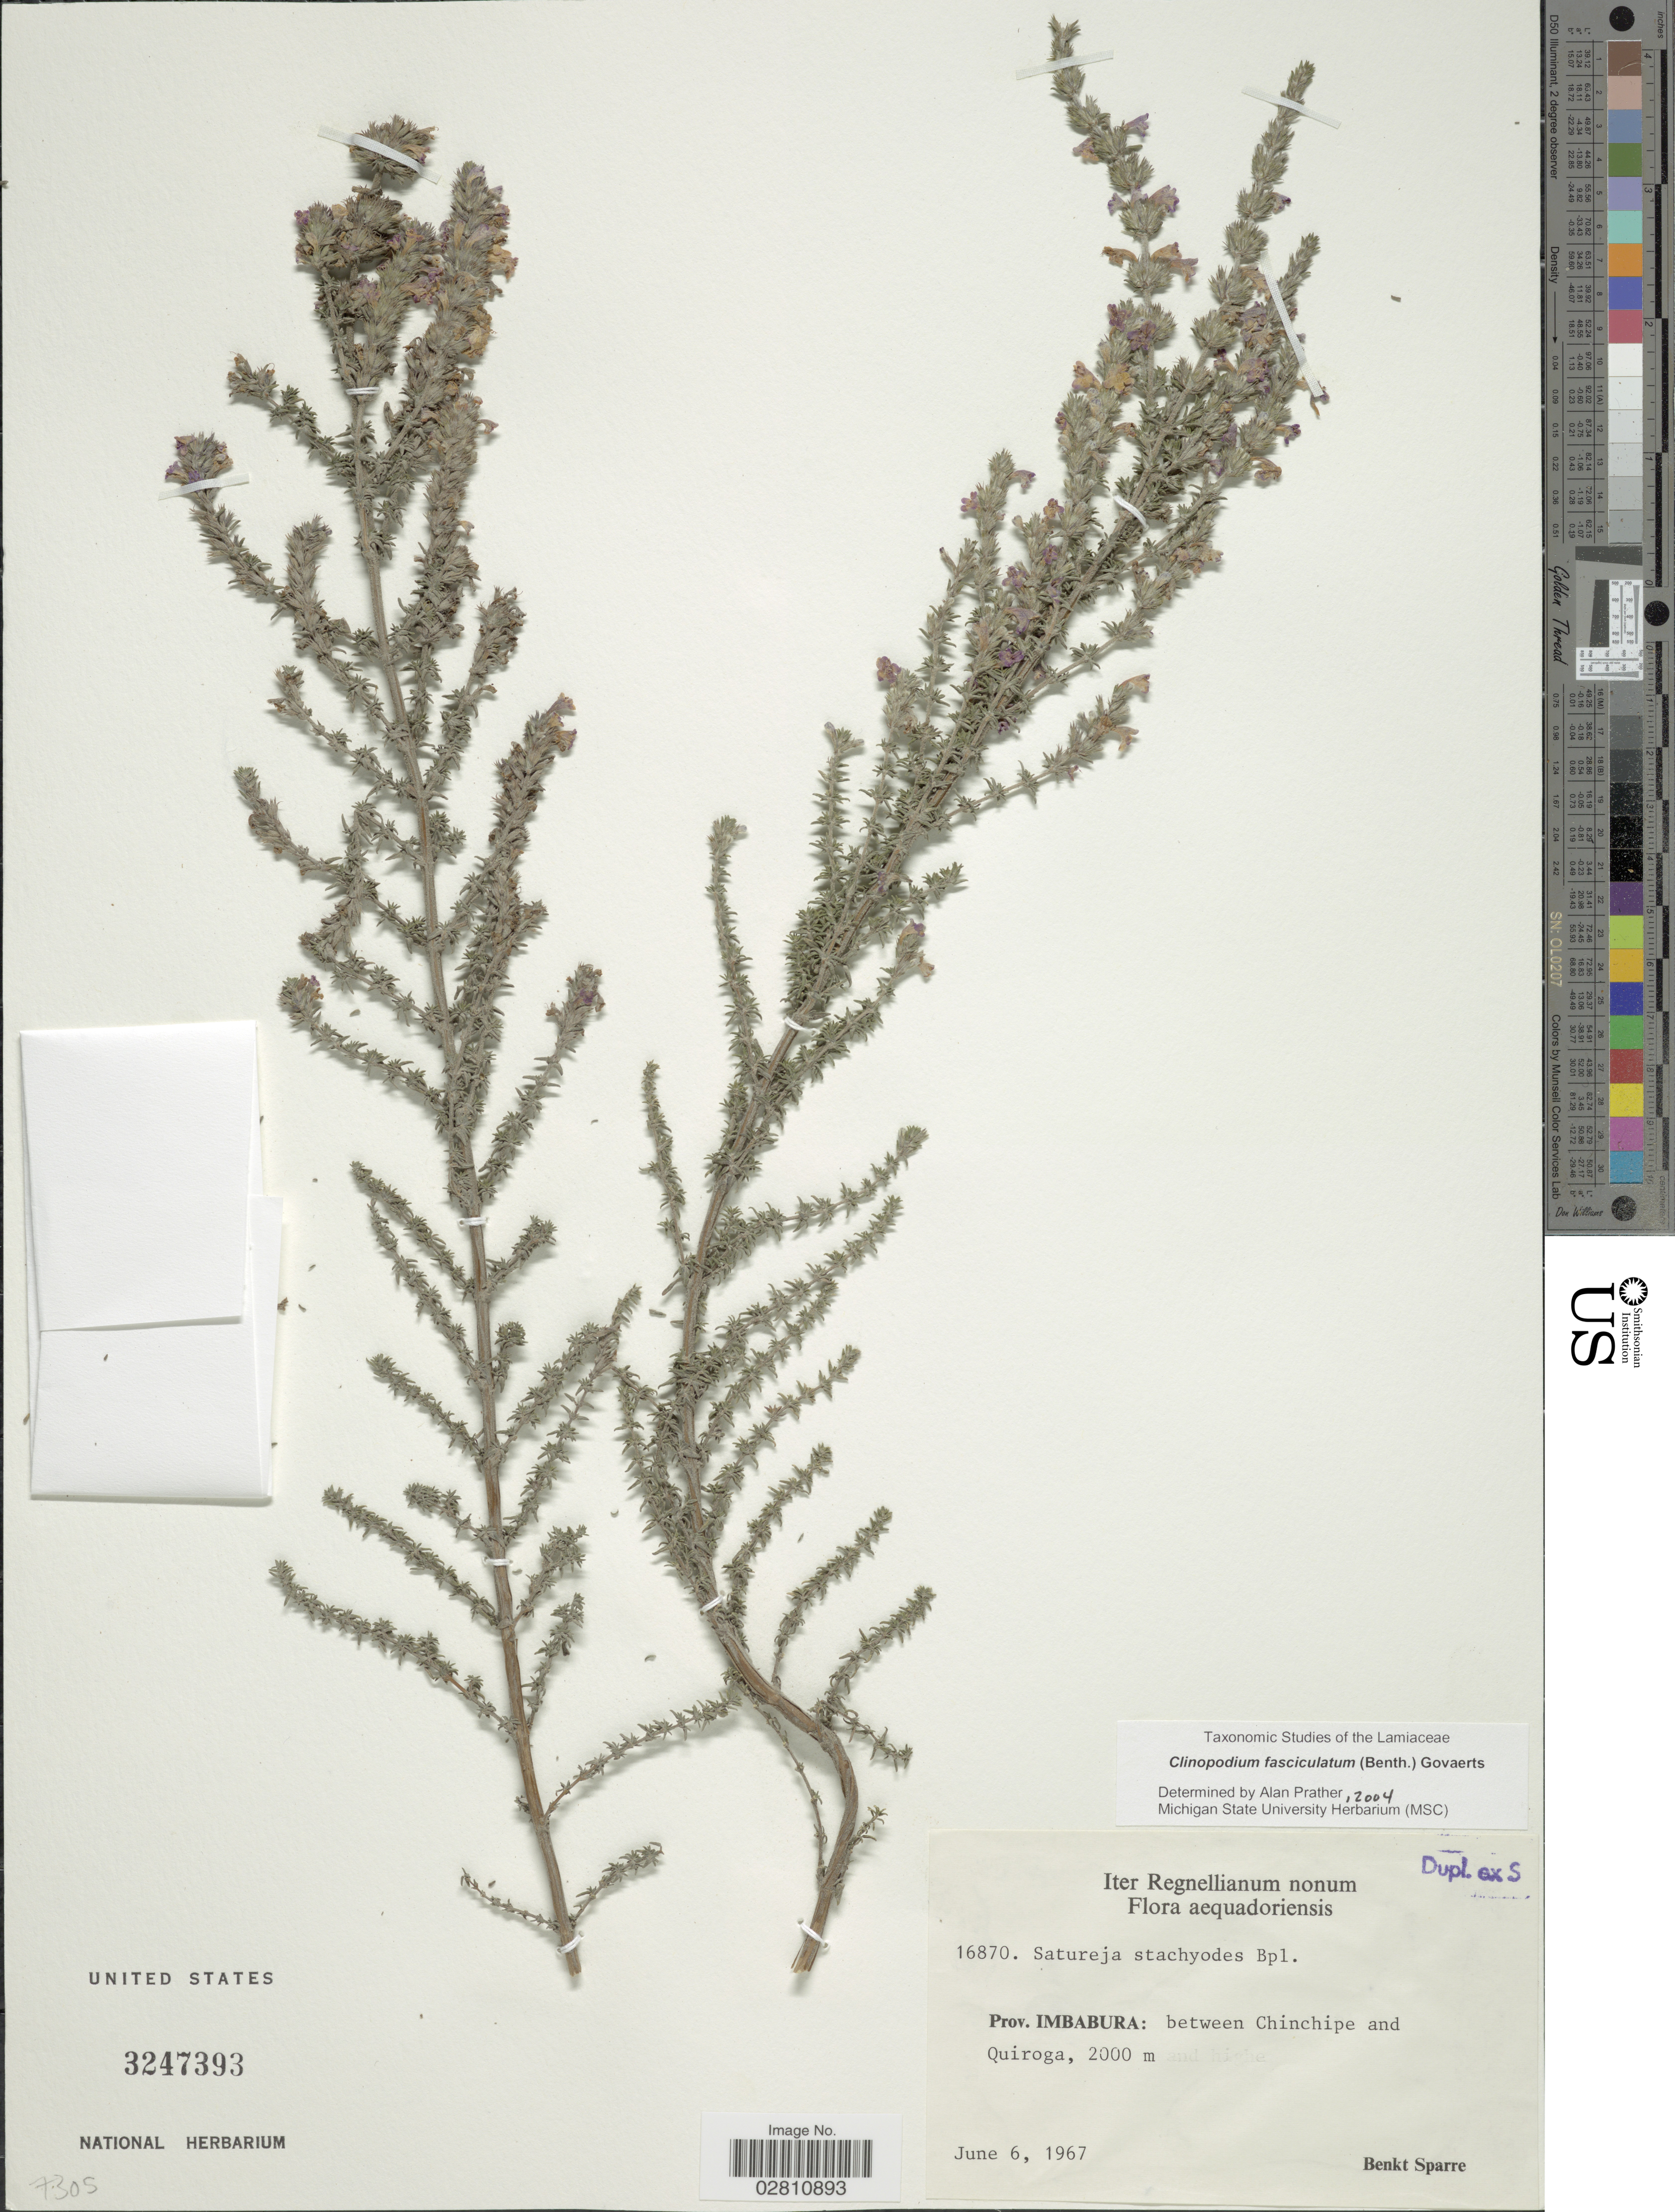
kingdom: Plantae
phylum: Tracheophyta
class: Magnoliopsida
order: Lamiales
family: Lamiaceae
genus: Clinopodium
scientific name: Clinopodium fasciculatum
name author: (Benth.) Govaerts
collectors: B. Sparre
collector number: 16870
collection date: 1967-06-06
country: Ecuador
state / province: Imbabura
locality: Prov. Imbabura: between Chinchipe and Quiroga.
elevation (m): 2000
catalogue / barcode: US 3247393